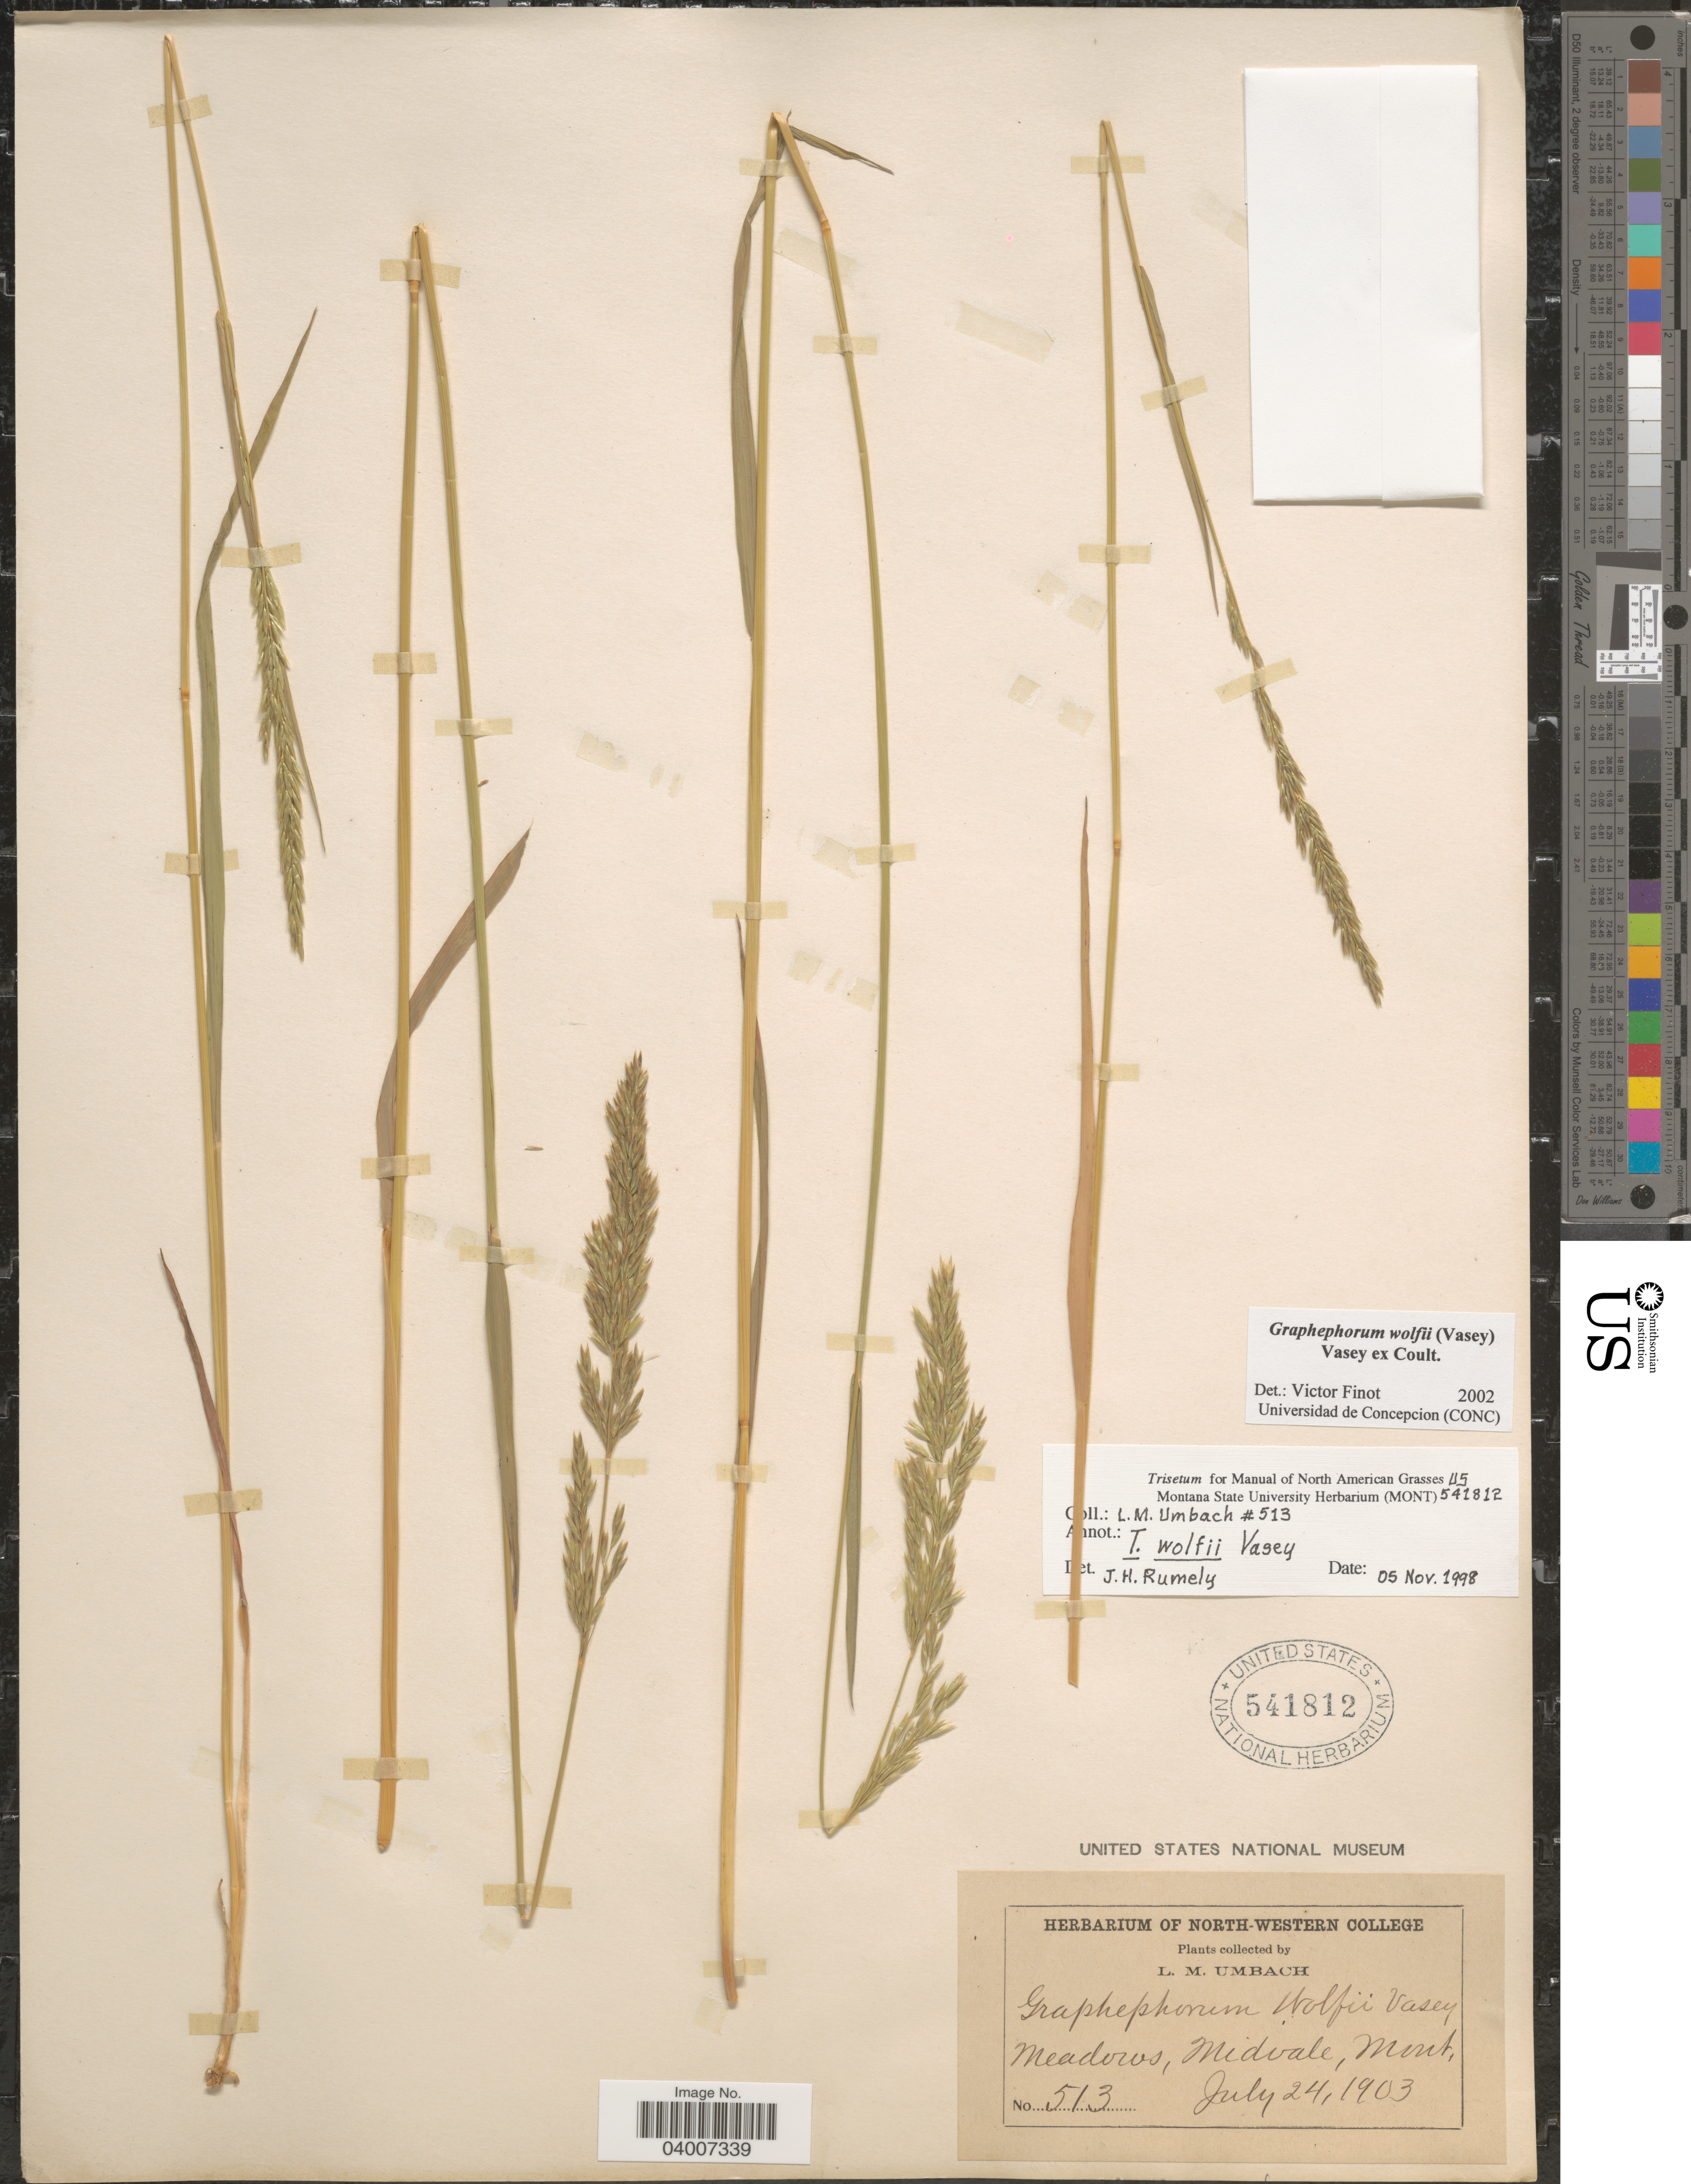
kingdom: Plantae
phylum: Tracheophyta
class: Liliopsida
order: Poales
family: Poaceae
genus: Graphephorum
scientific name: Graphephorum wolfii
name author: (E. Fourn.) Vasey ex Coult.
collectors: L. M. Umbach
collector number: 513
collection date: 1903-07-24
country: United States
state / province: Montana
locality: Midvale.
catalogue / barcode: US 541812